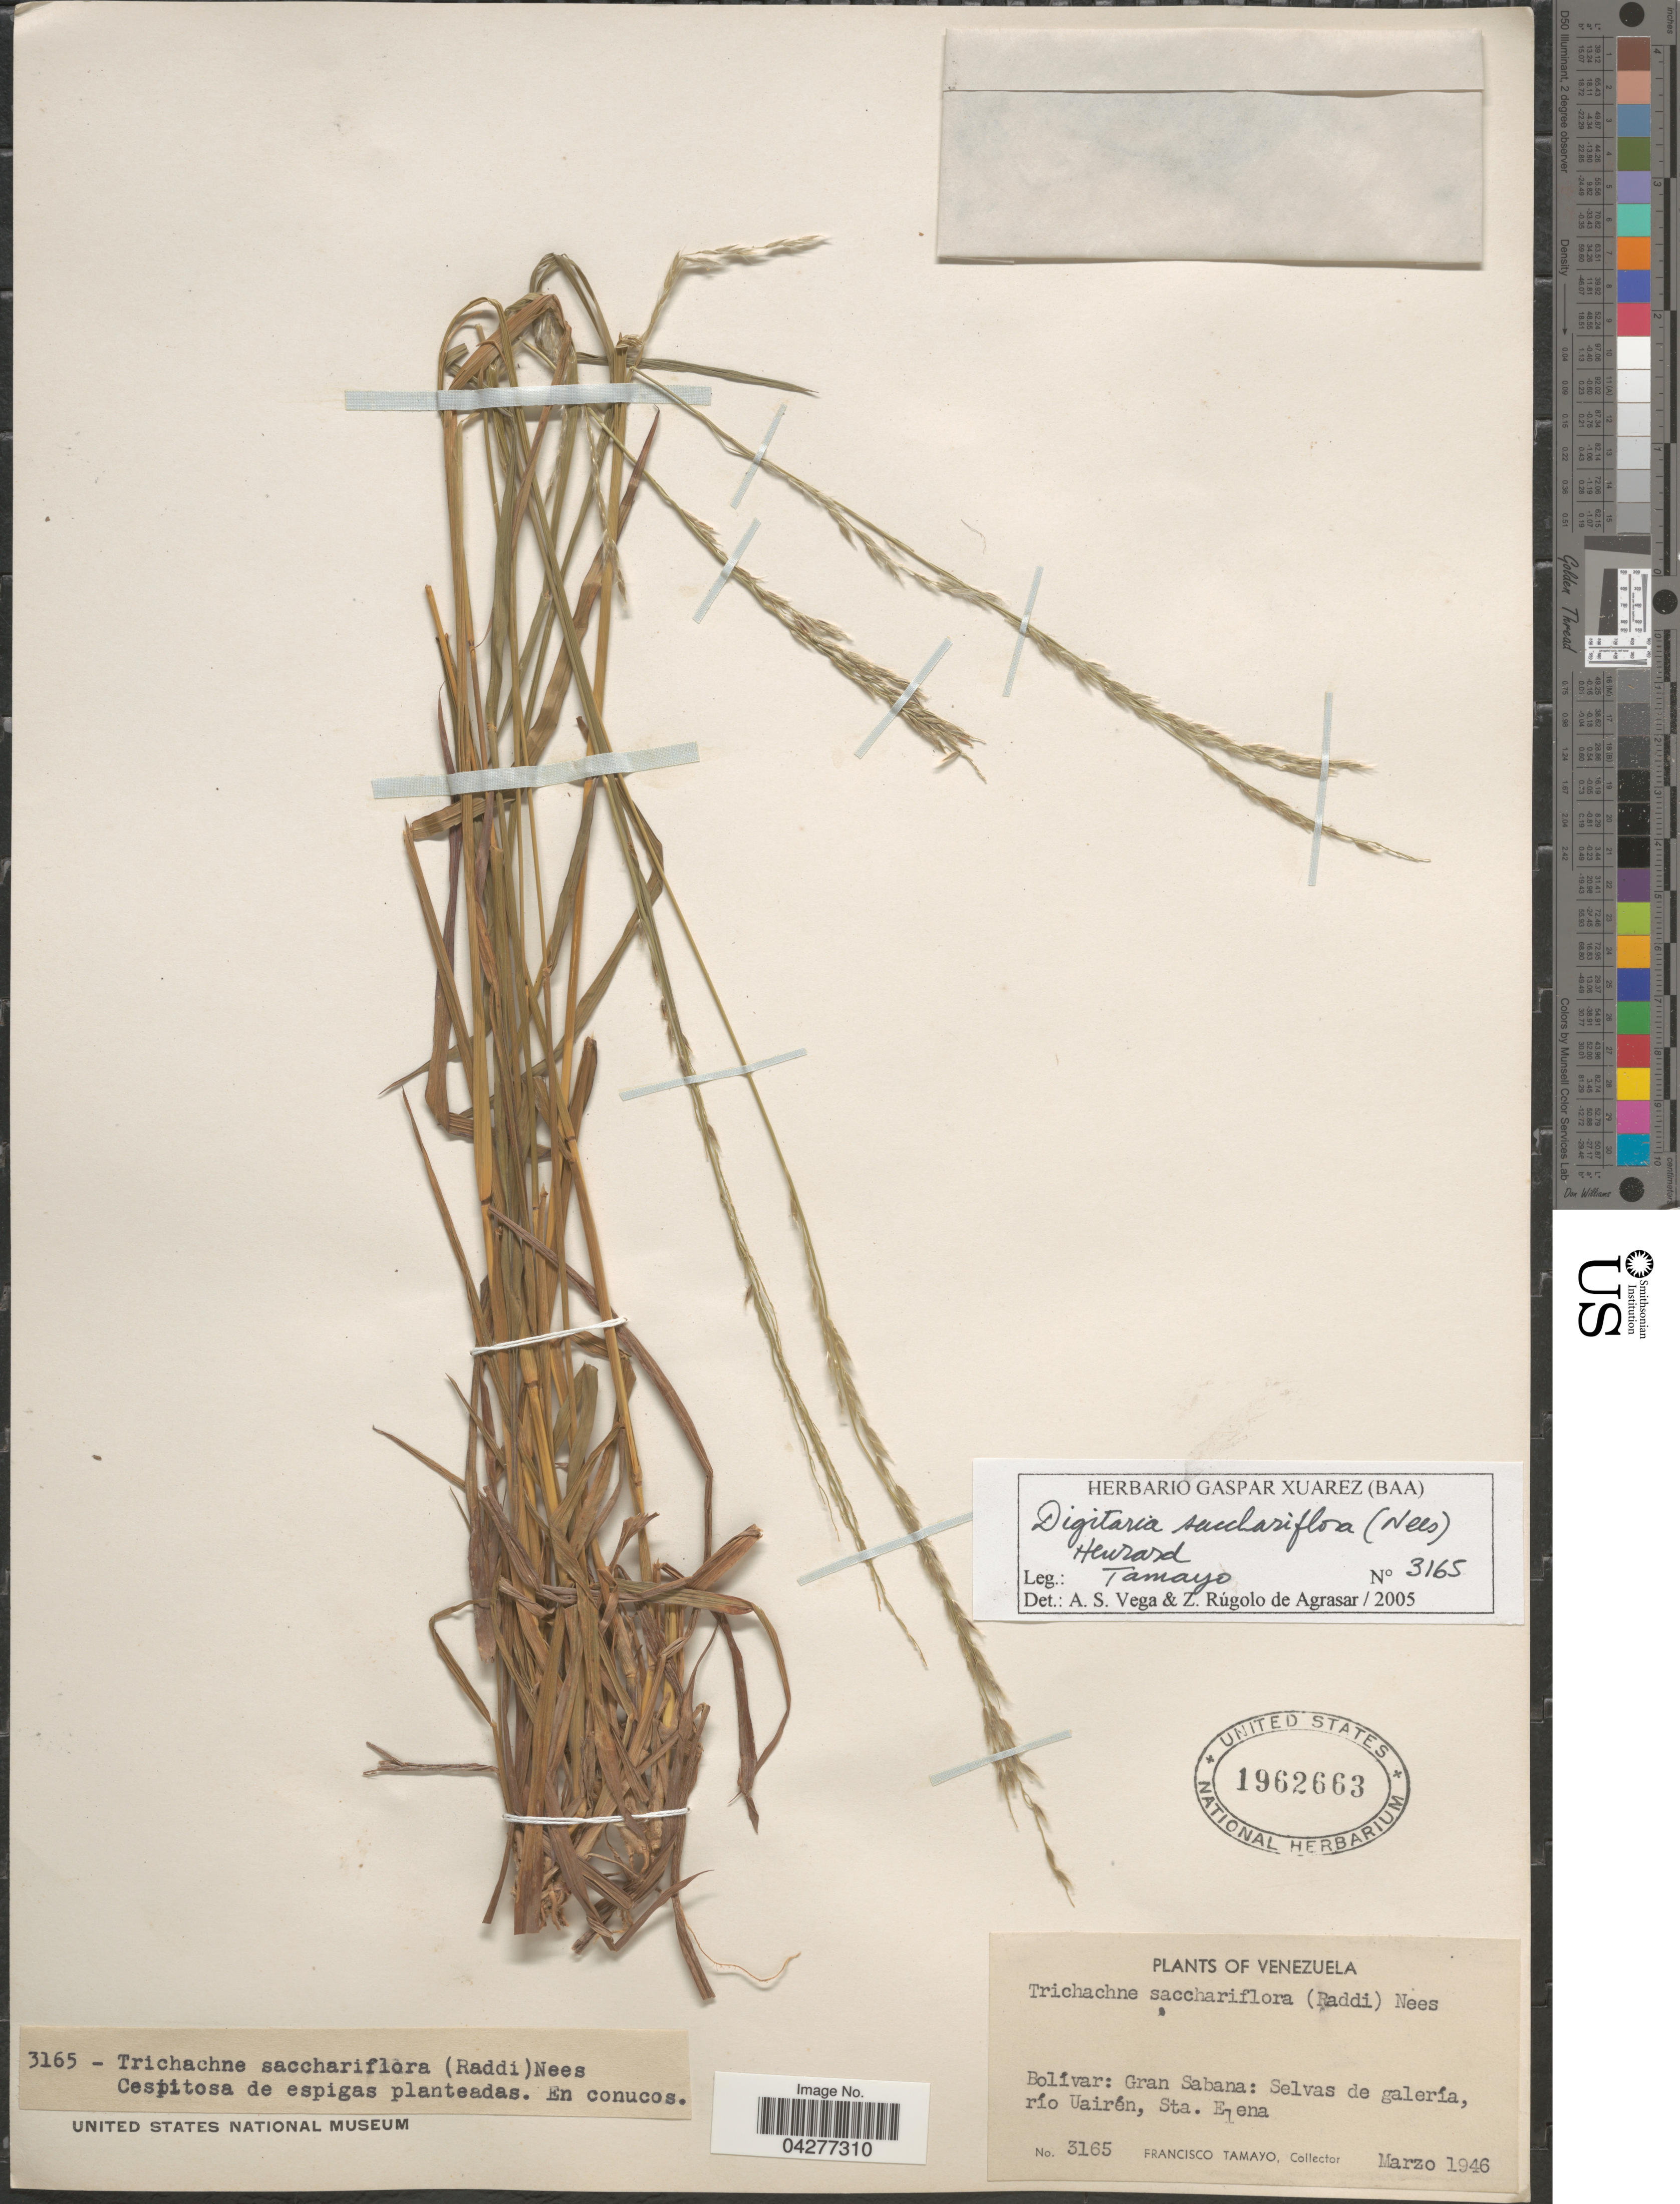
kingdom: Plantae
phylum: Tracheophyta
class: Liliopsida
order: Poales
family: Poaceae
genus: Digitaria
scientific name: Digitaria sacchariflora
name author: (Nees) Henr.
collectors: F. Tamayo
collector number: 3165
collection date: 1946-03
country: Venezuela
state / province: Bolivar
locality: Gran Sabana: Selvas de galería, río Uairén, Sta. Elena.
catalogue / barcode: US 1962663